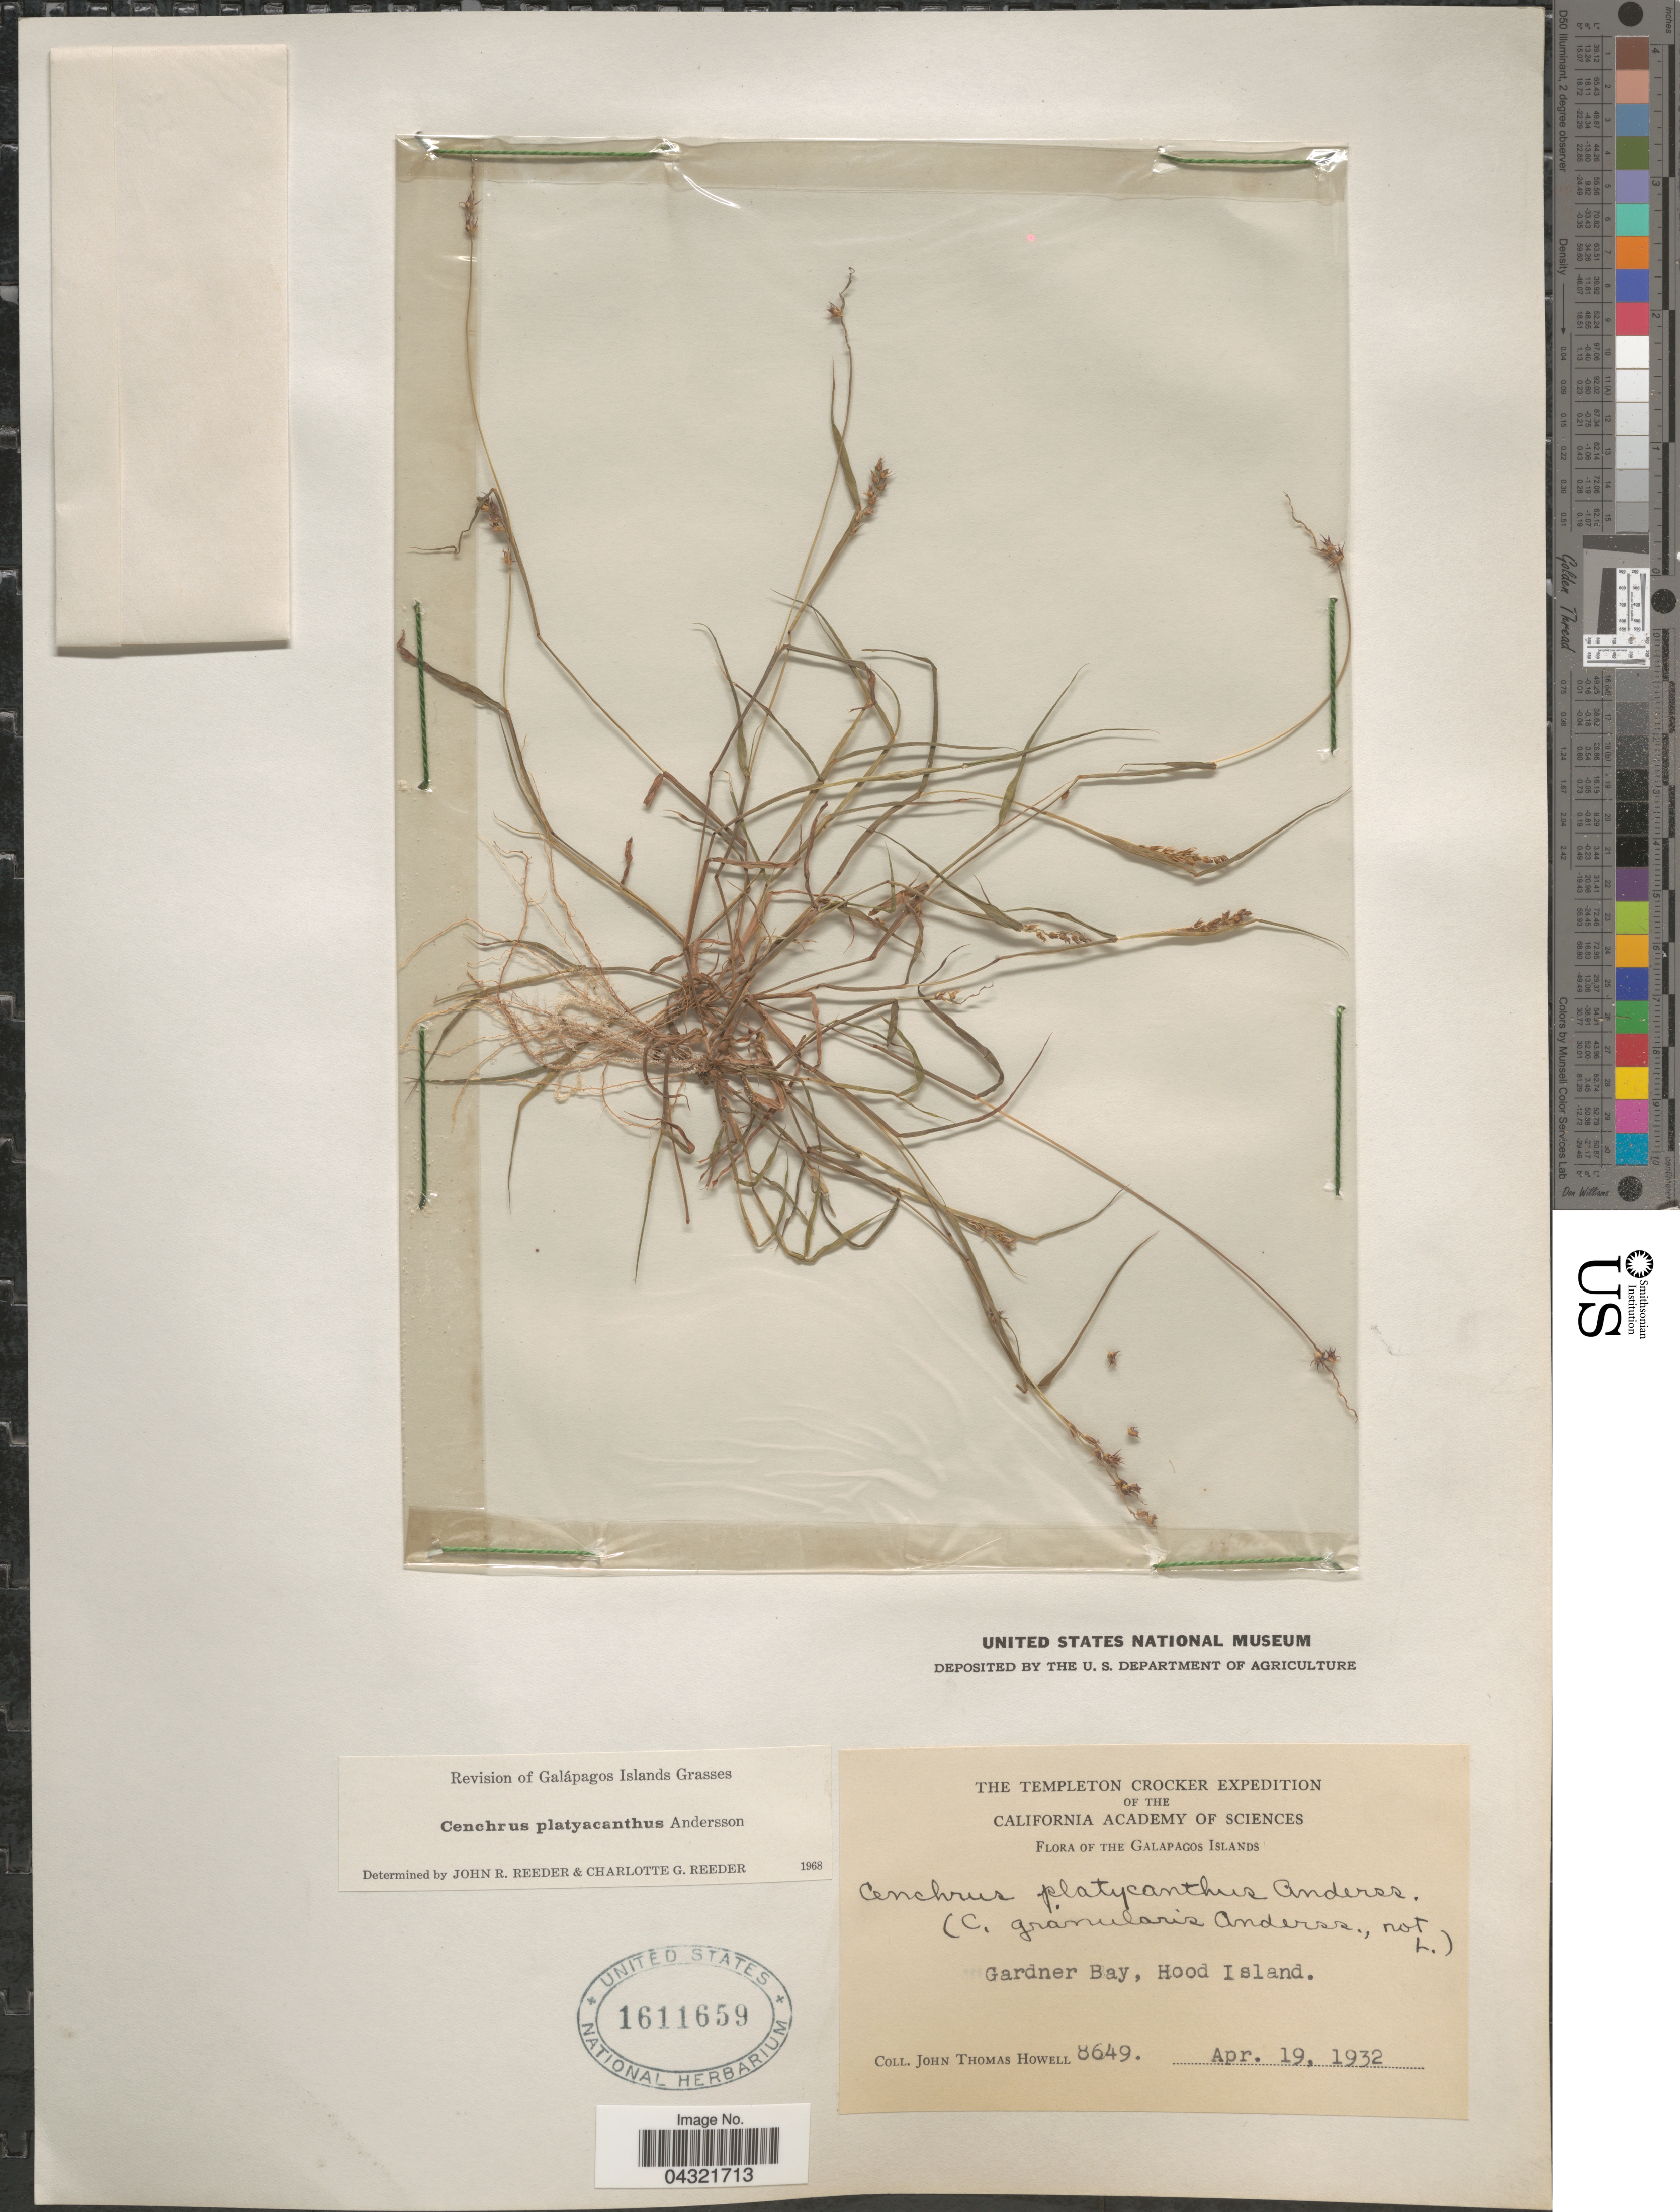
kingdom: Plantae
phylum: Tracheophyta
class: Liliopsida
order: Poales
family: Poaceae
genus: Cenchrus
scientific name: Cenchrus platyacanthus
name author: Andersson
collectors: J. T. Howell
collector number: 8649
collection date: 1932-04-19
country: Ecuador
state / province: Colón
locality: The Templeton Crocker Expedition. The Galapagos Islands. Gardner Bay, Hood Island.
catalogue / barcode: US 1611659